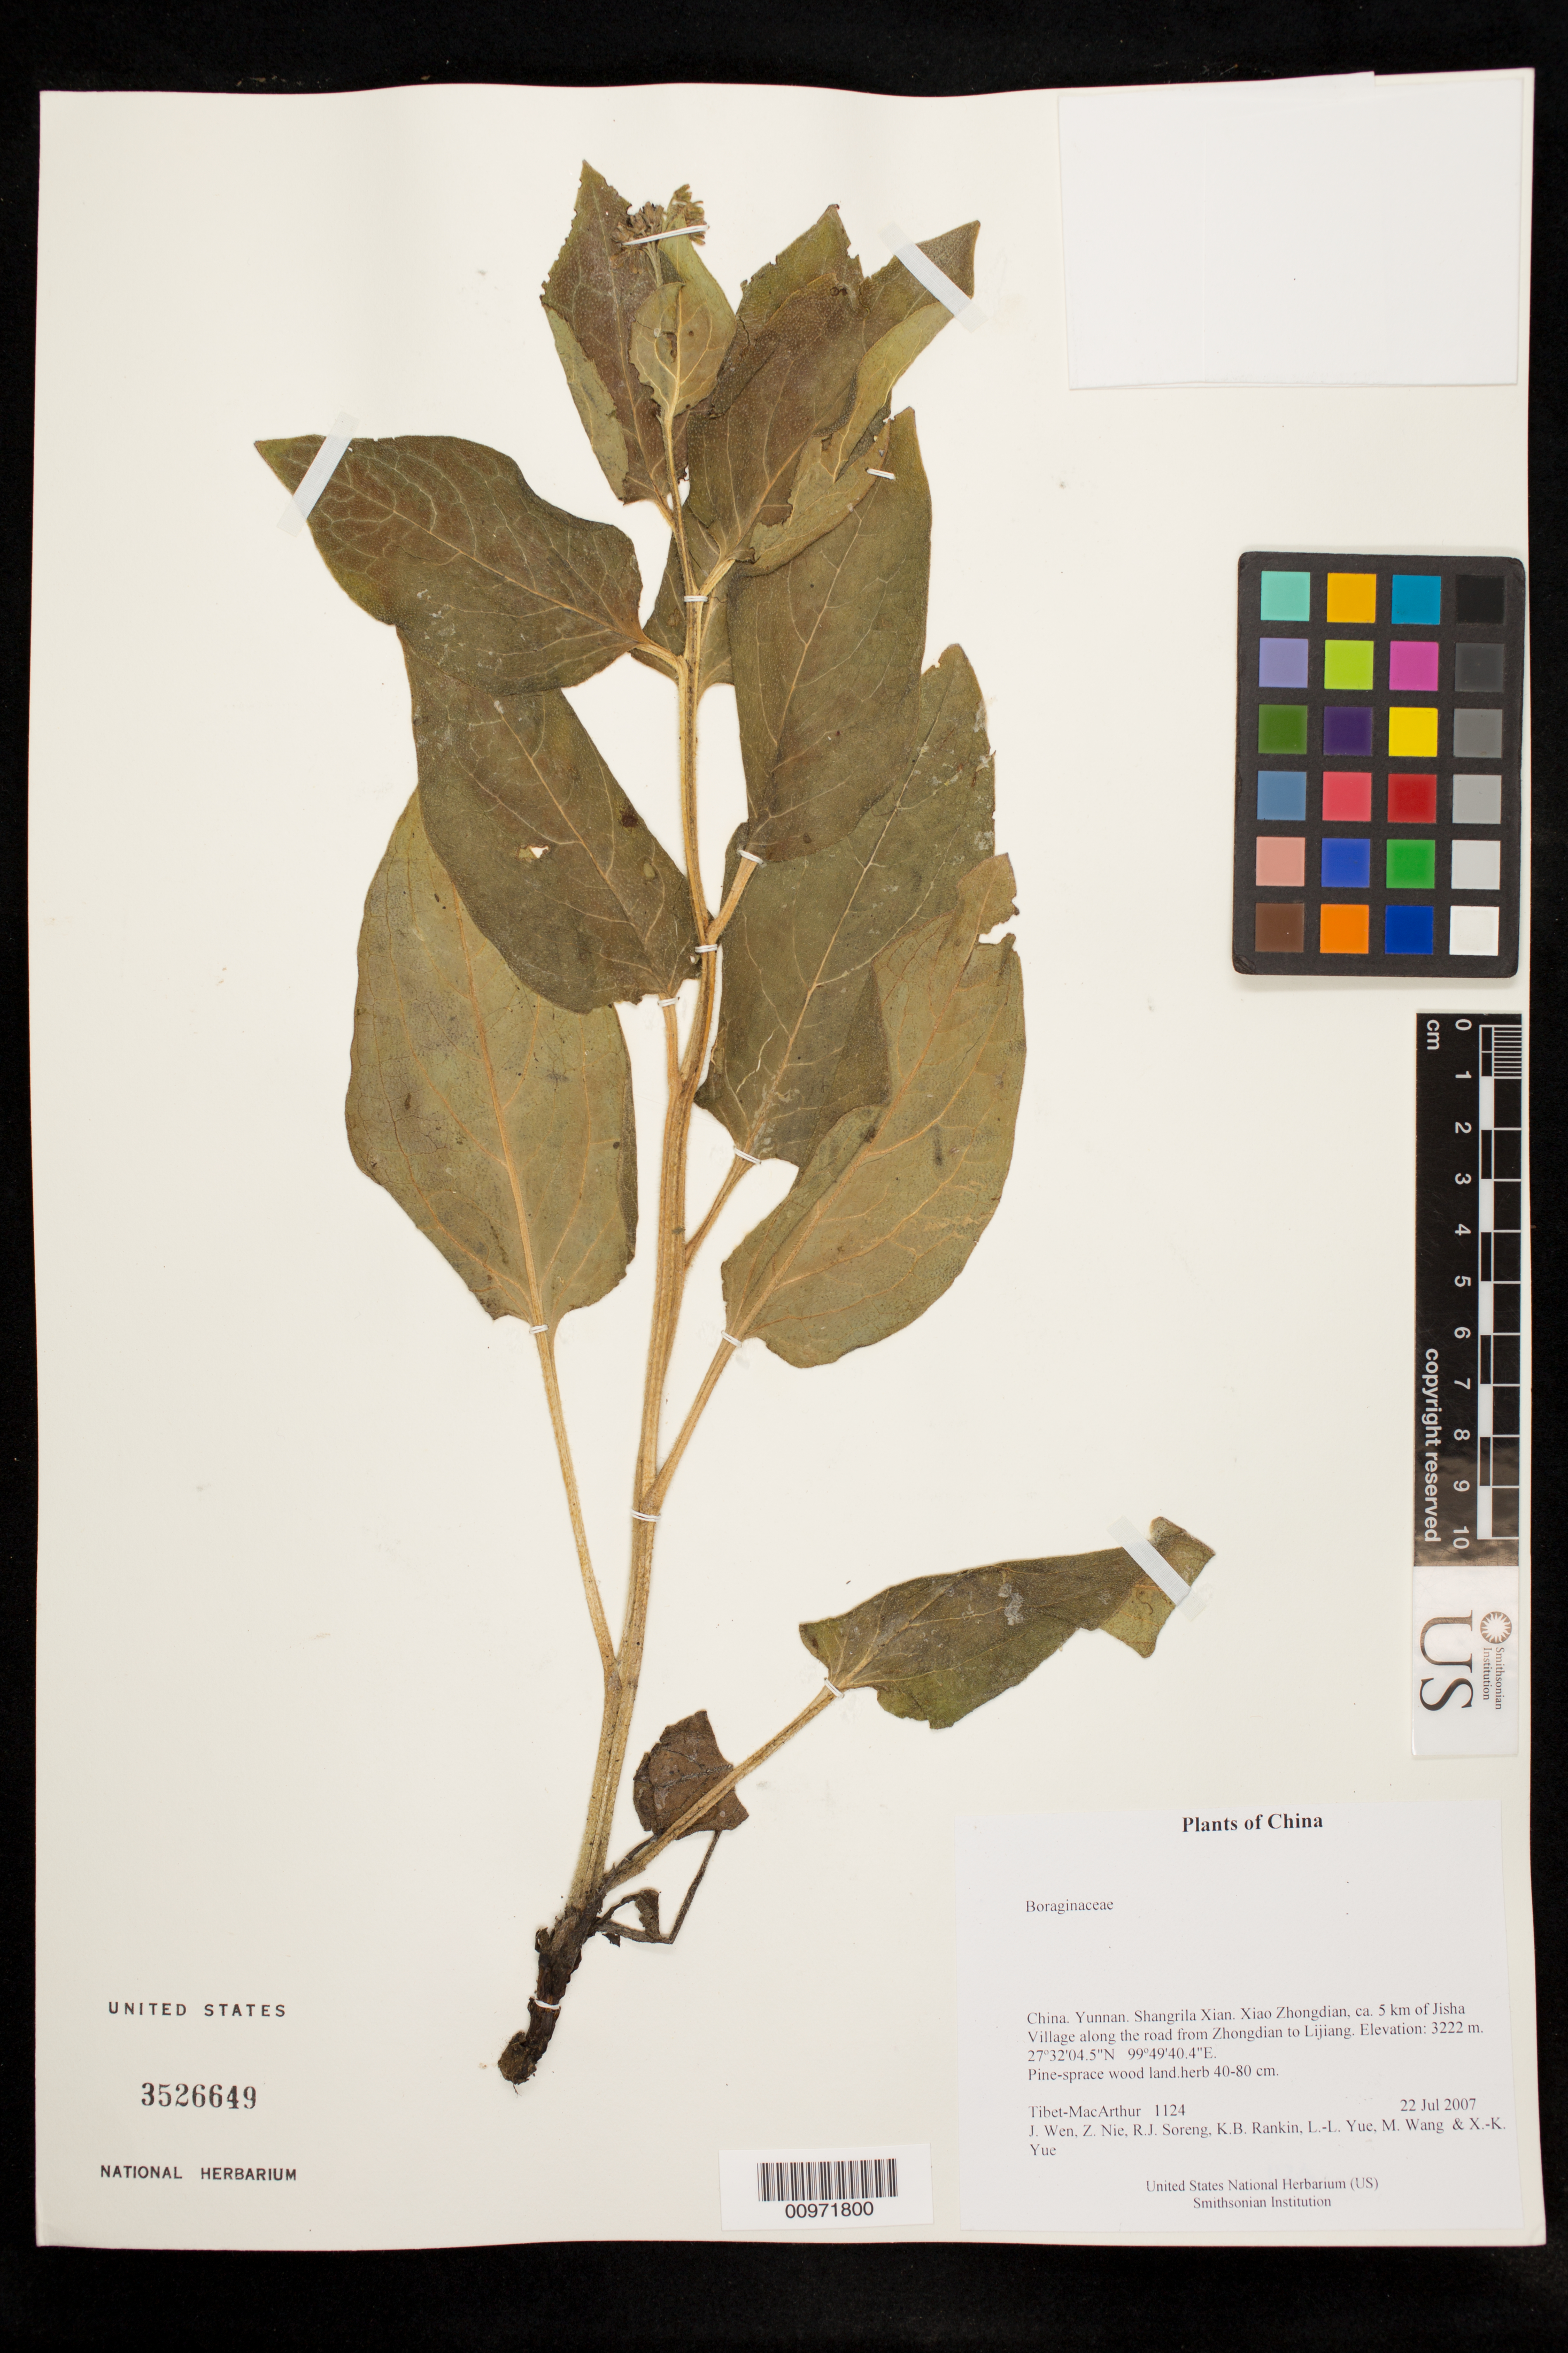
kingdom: Plantae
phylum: Tracheophyta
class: Magnoliopsida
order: Boraginales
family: Boraginaceae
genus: Cynoglossum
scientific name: Cynoglossum triste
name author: Diels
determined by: Weigend, M.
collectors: Tibet-MacArthur, J. Wen, Z. Nie, R. J. Soreng, K. Rankin, L. Yue, M. Wang & X. Yue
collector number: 1124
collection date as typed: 22 Jul 2007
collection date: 2007-07-22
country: China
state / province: Yunnan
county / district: Shangrila Xian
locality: Xiao Zhongdian, ca. 5 km of Jisha Village along the road from Zhongdian to Lijiang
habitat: Pine-sprace wood land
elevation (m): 3222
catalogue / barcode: US 3526649